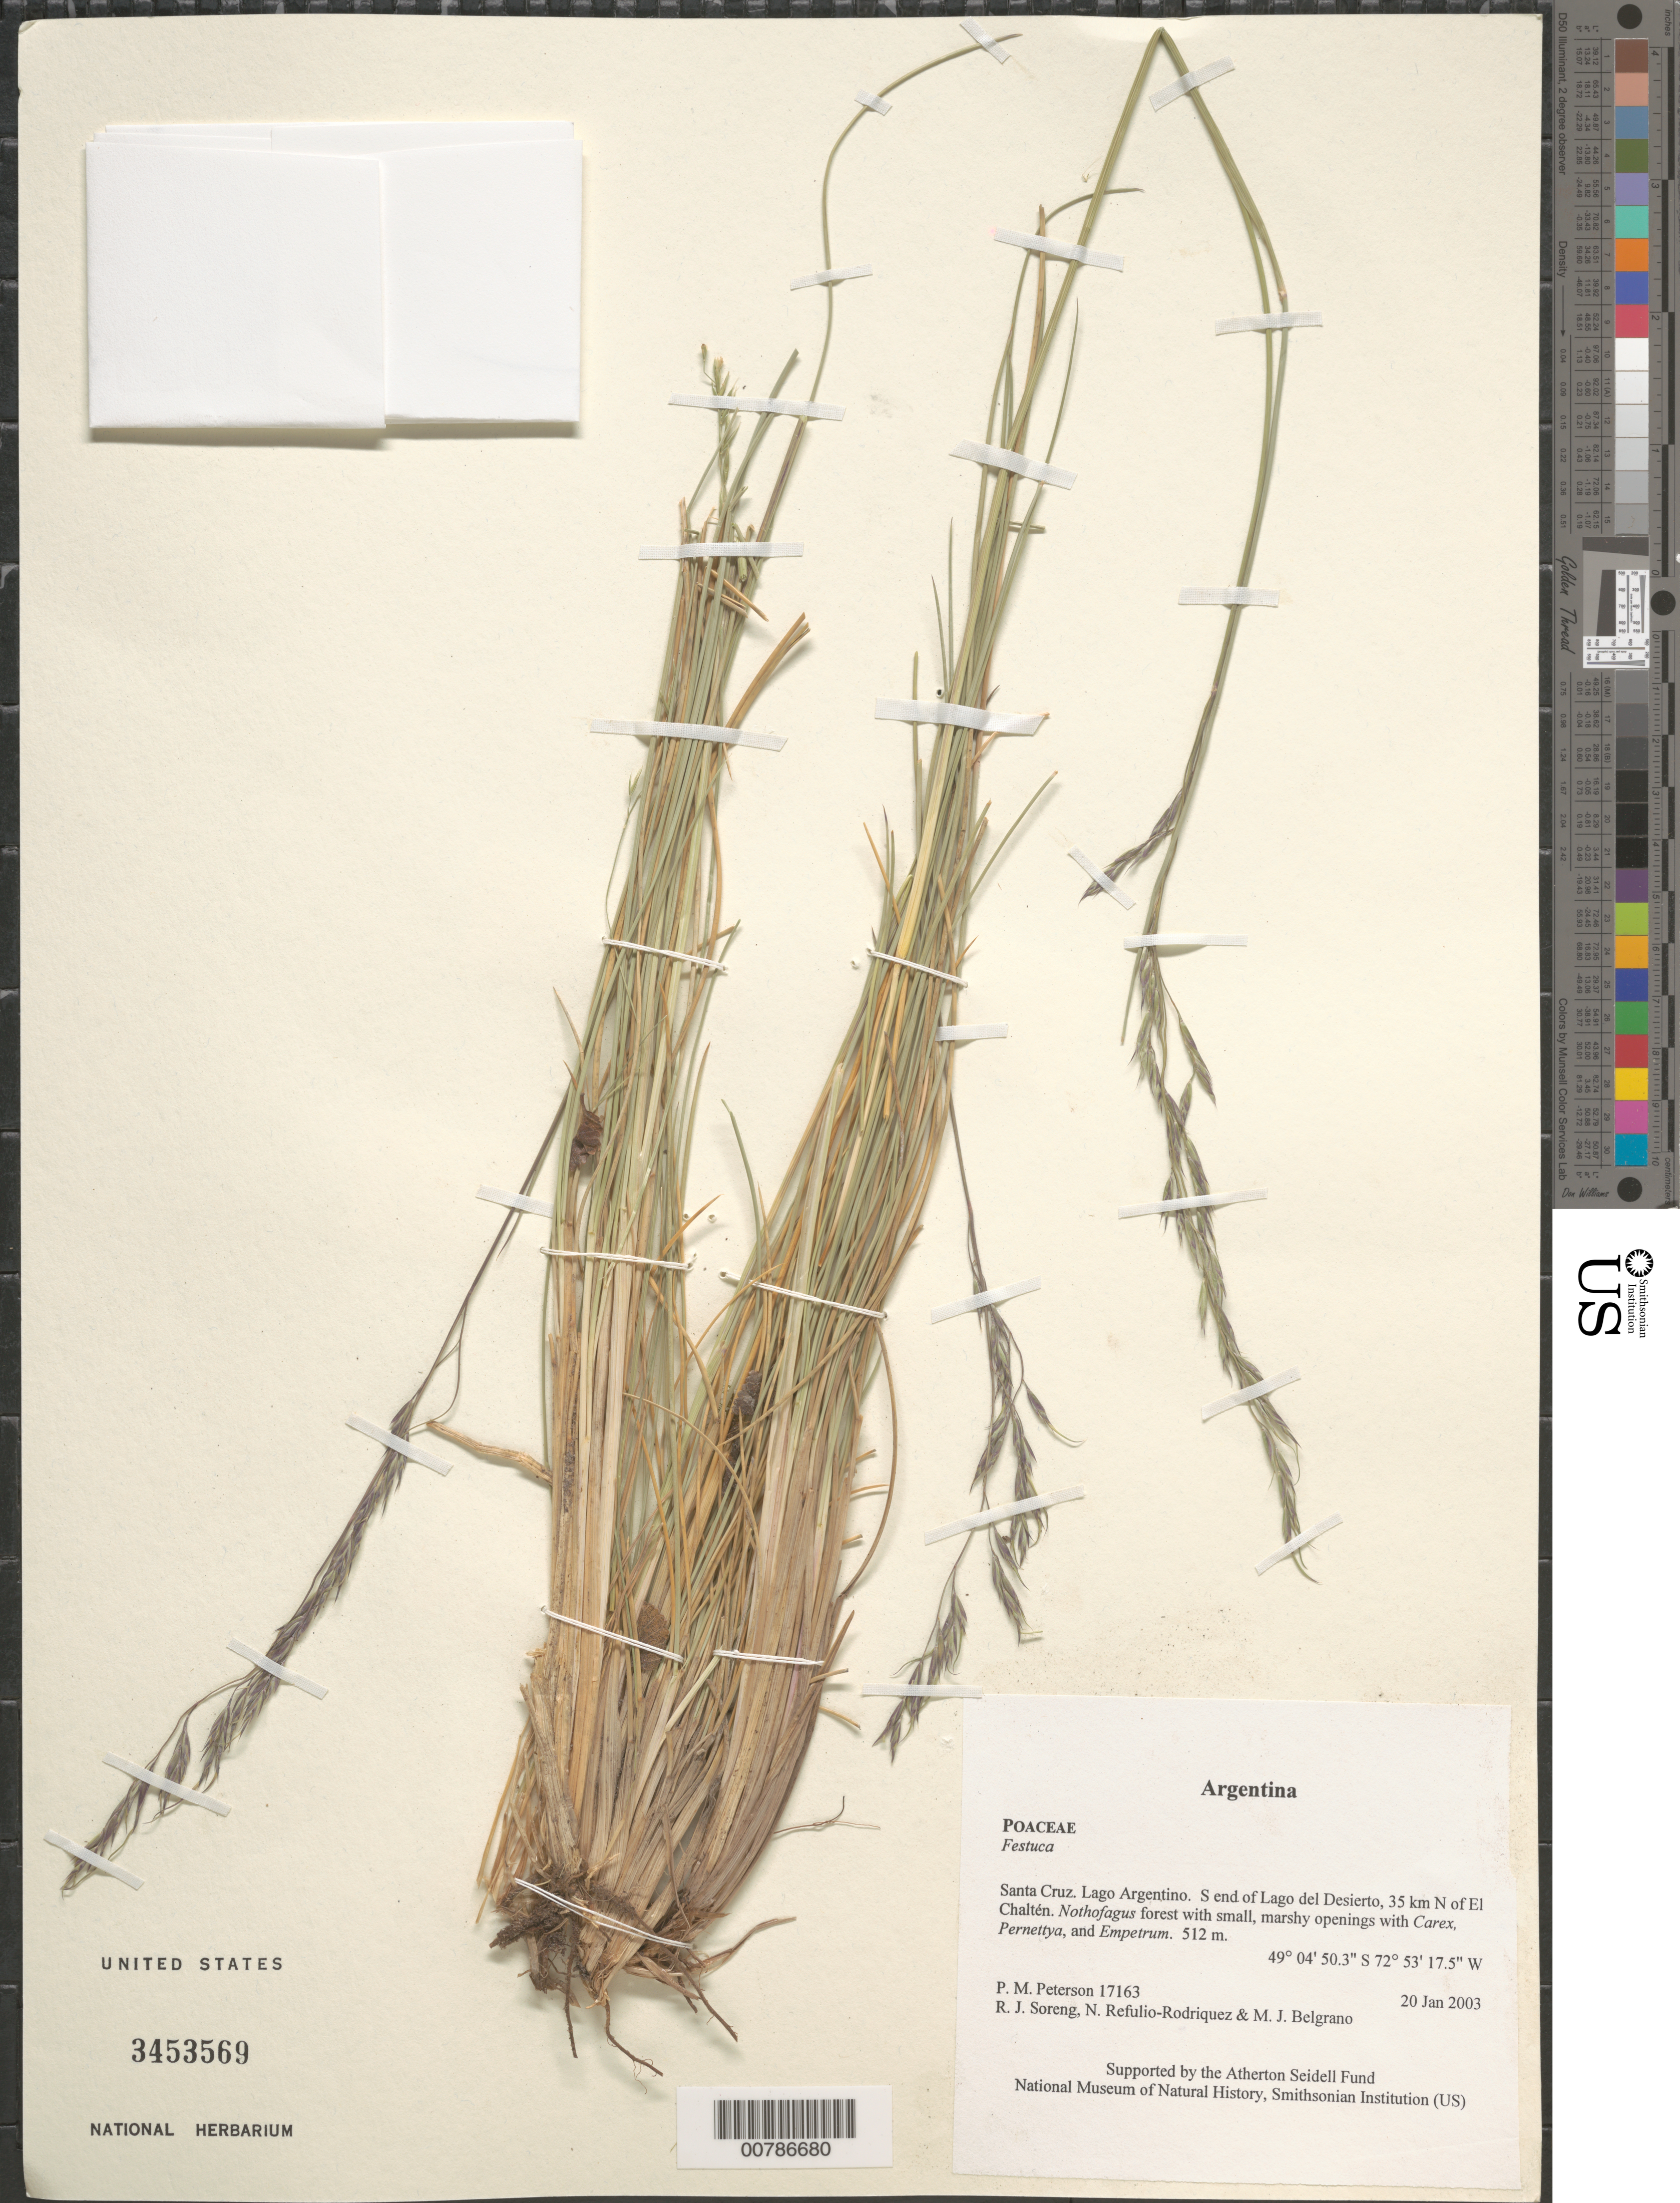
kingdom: Plantae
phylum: Tracheophyta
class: Liliopsida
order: Poales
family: Poaceae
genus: Festuca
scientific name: Festuca sp.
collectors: P. M. Peterson, R. J. Soreng, N. Refulio-Rodríguez & M. Belgrano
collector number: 17163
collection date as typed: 20 Jan 2003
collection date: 2003-01-20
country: Argentina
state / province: Santa Cruz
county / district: Lago Argentino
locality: S end of Lago del Desierto, 35 km N of El Chaltén. Nothofagus forest with small, marshy openings with Carex, Pernettya, and Empetrum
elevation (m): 512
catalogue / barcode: US 3453569